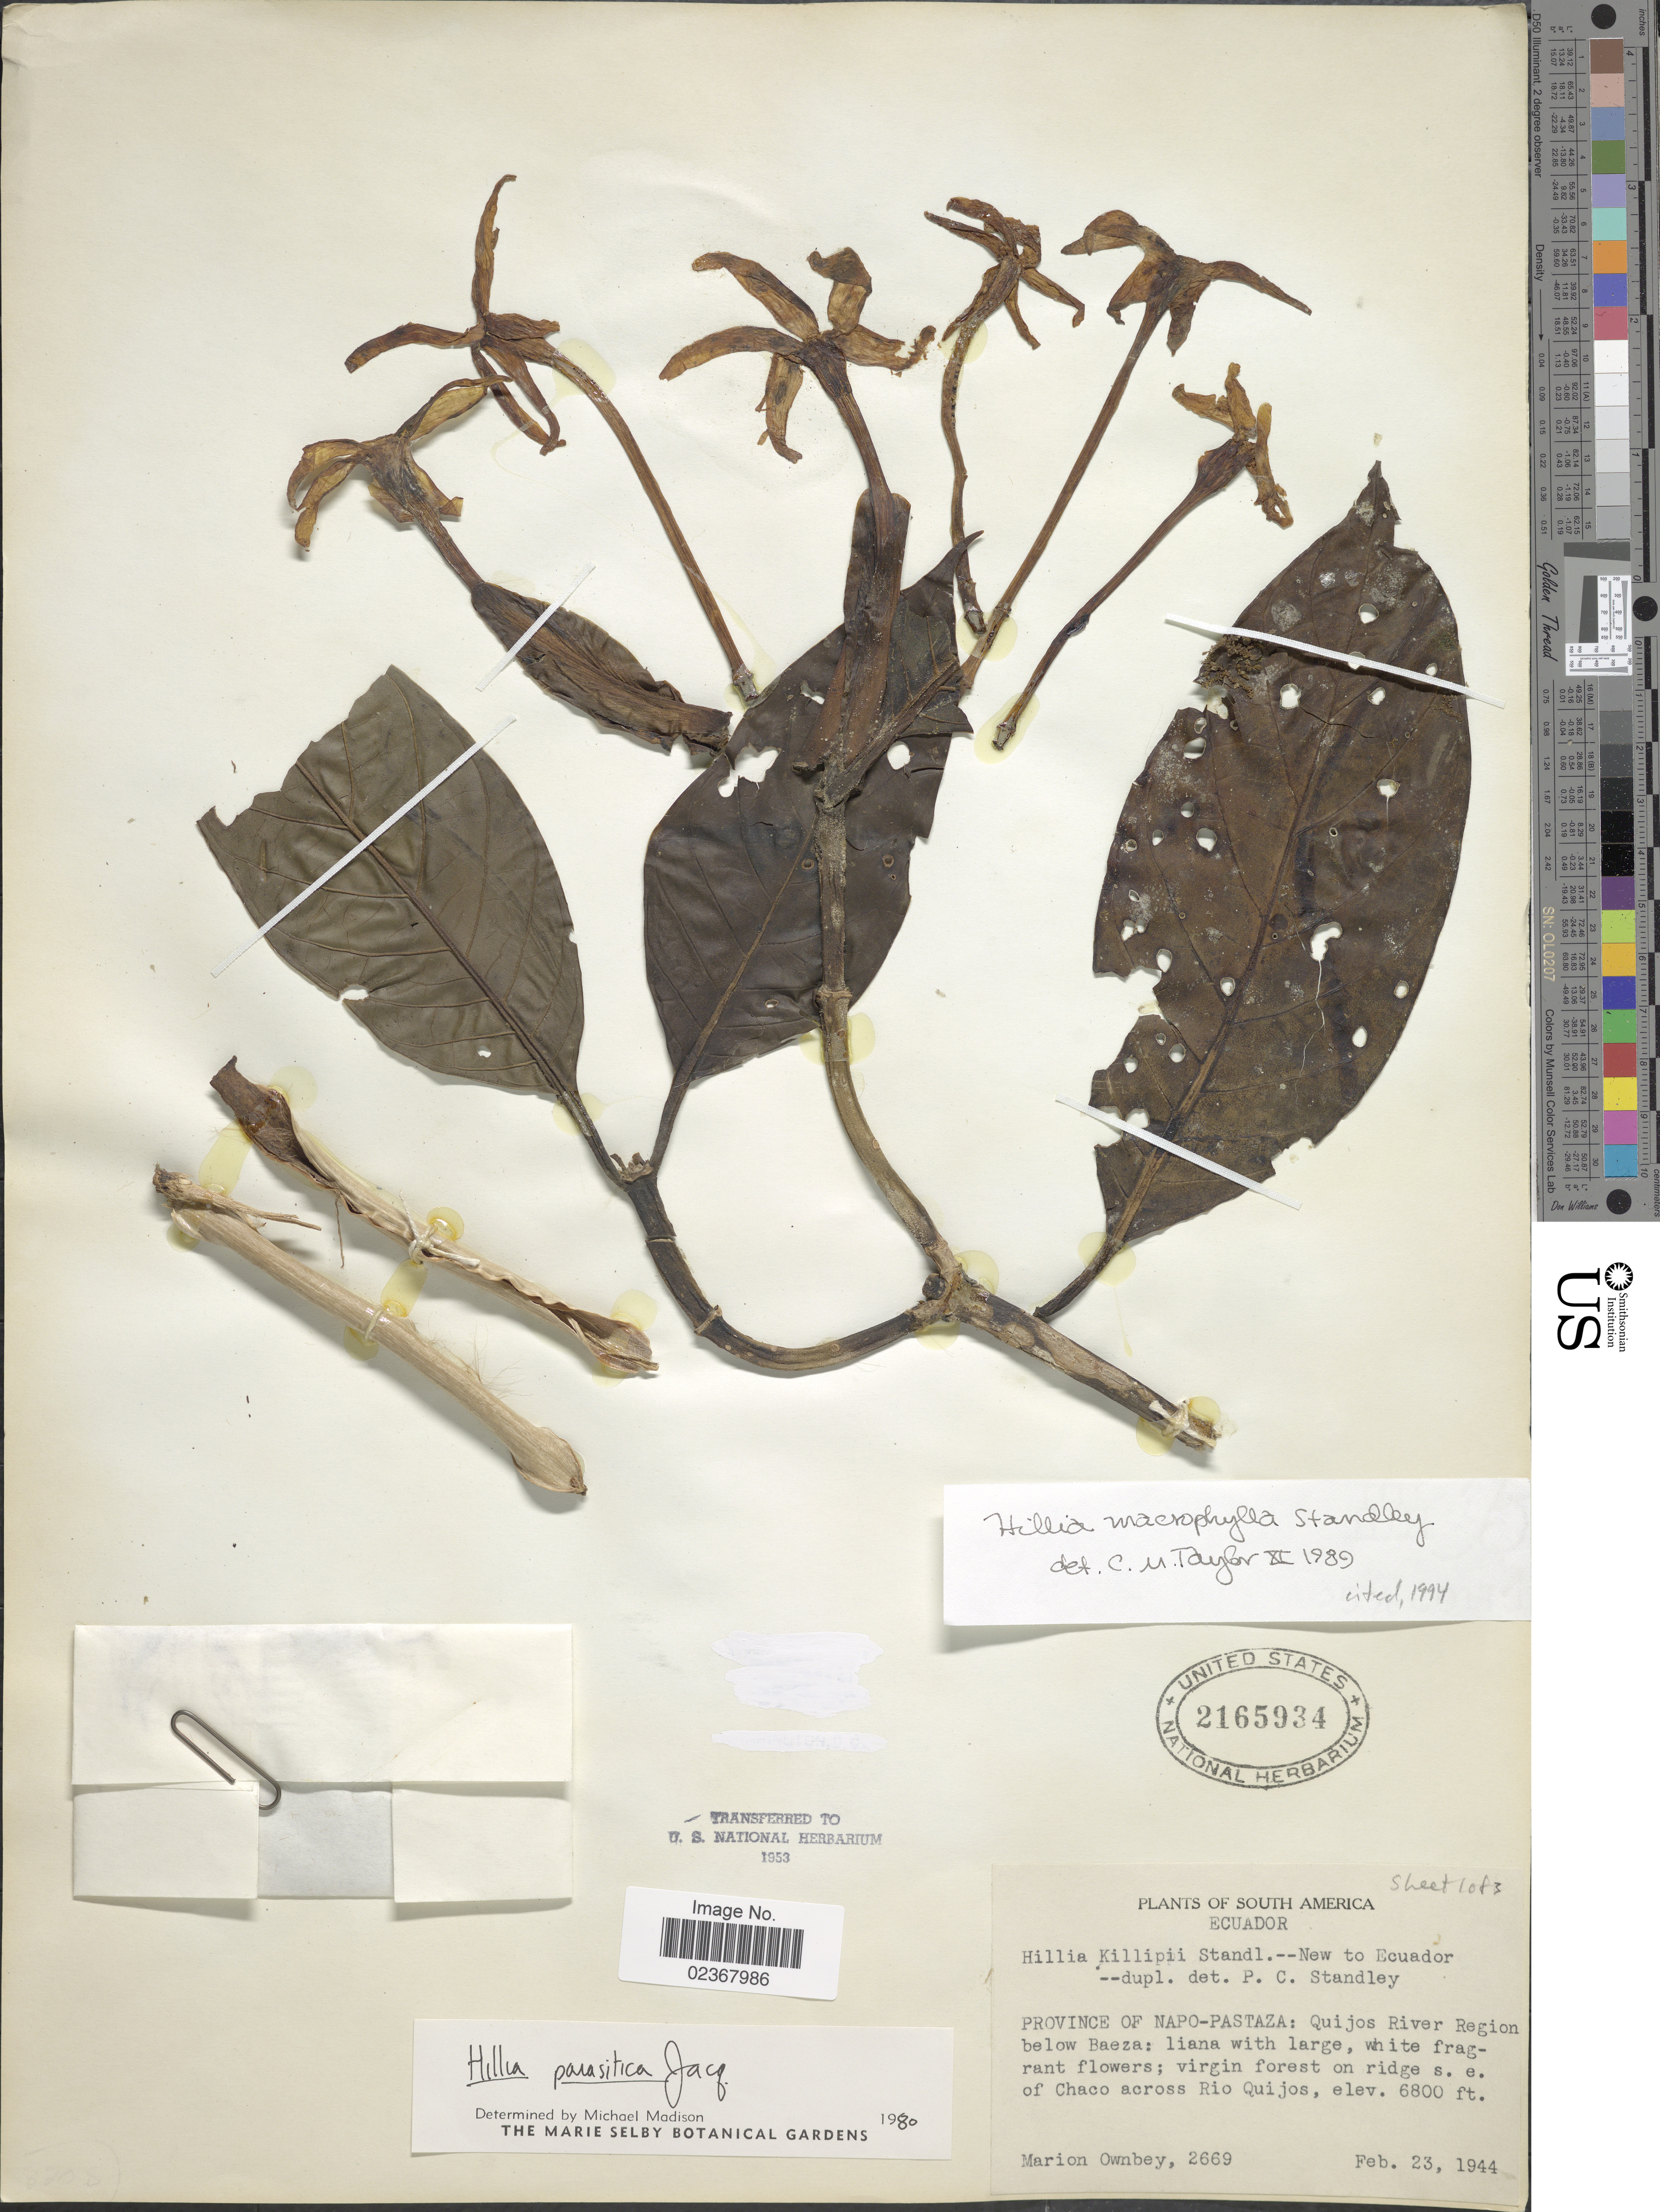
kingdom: Plantae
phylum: Tracheophyta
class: Magnoliopsida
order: Gentianales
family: Rubiaceae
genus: Hillia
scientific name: Hillia macrophylla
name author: Standl.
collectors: F. M. Ownbey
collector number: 2669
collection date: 1944-02-23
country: Ecuador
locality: Province of Napo-Pastaza: Quijos River Region below Baeza, virgin forest on ridge s.e. of Chaco across Rio Quijos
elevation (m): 2073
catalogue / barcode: US 2165934